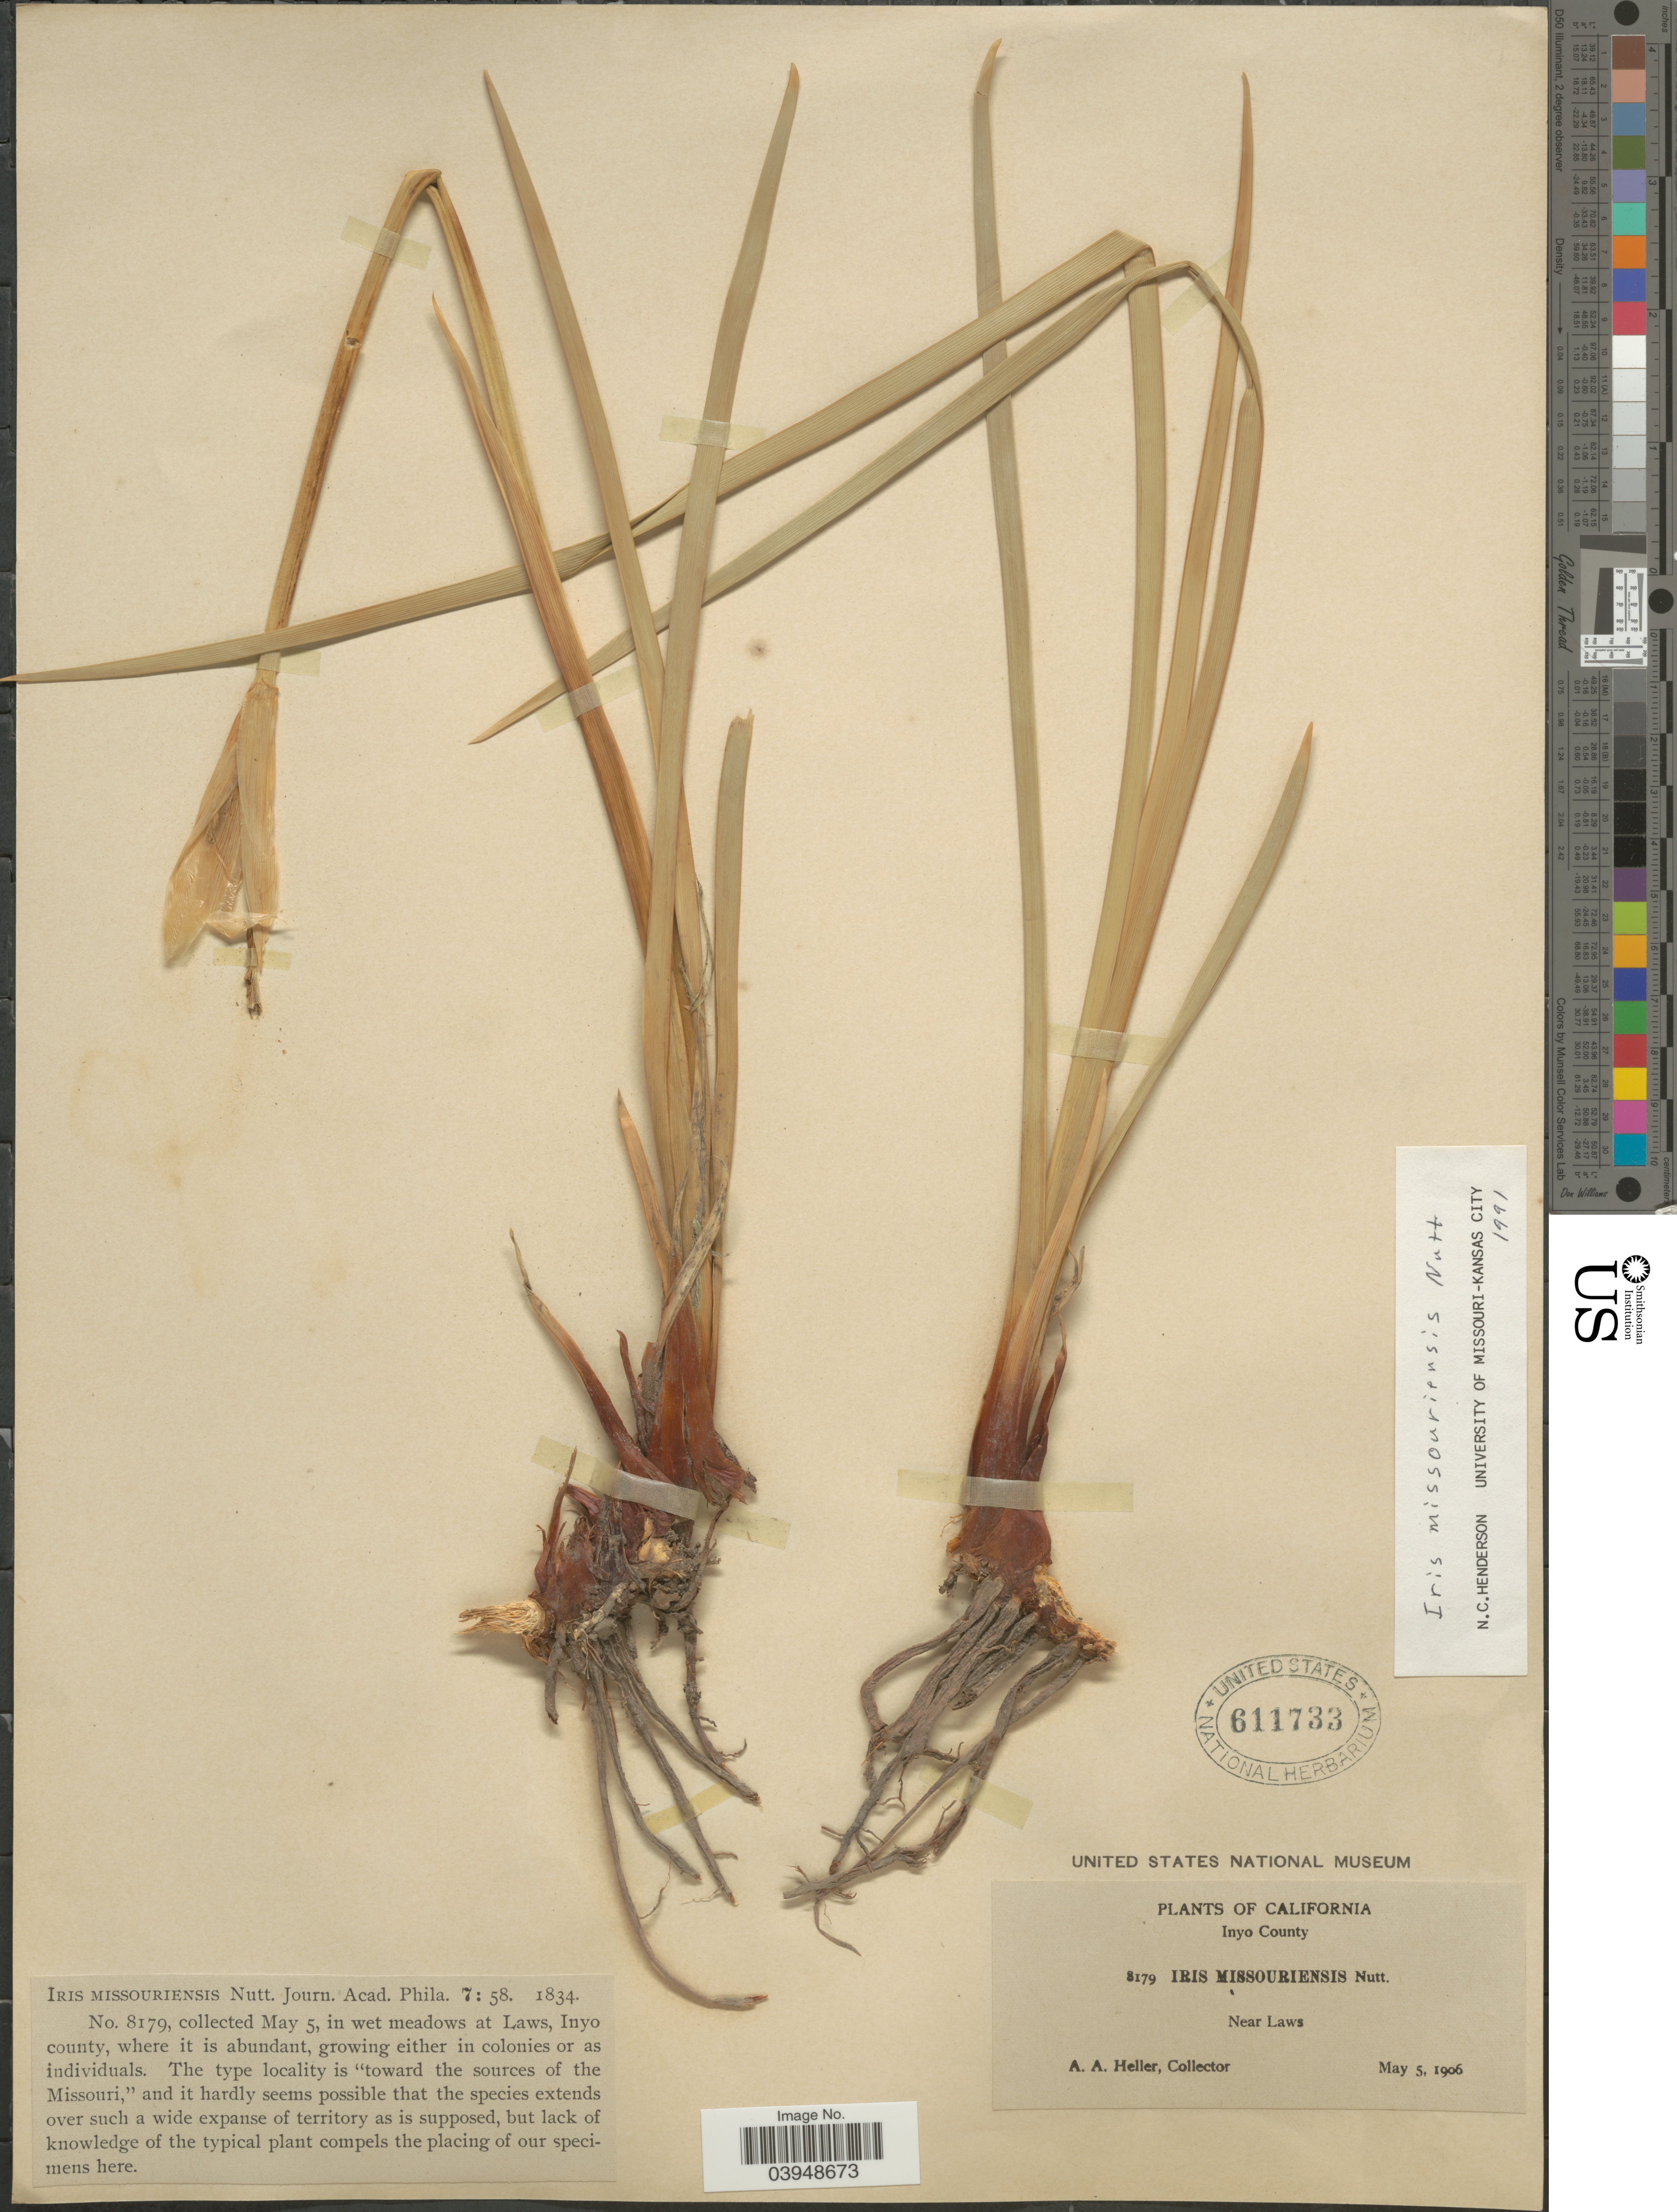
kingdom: Plantae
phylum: Tracheophyta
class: Liliopsida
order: Asparagales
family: Iridaceae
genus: Iris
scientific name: Iris missouriensis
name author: Nutt.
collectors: A. A. Heller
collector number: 8179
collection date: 1906-05-05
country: United States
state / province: California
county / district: Inyo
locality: Inyo County. Near Laws. In wet meadows at Laws, Inyo county.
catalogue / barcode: US 611733